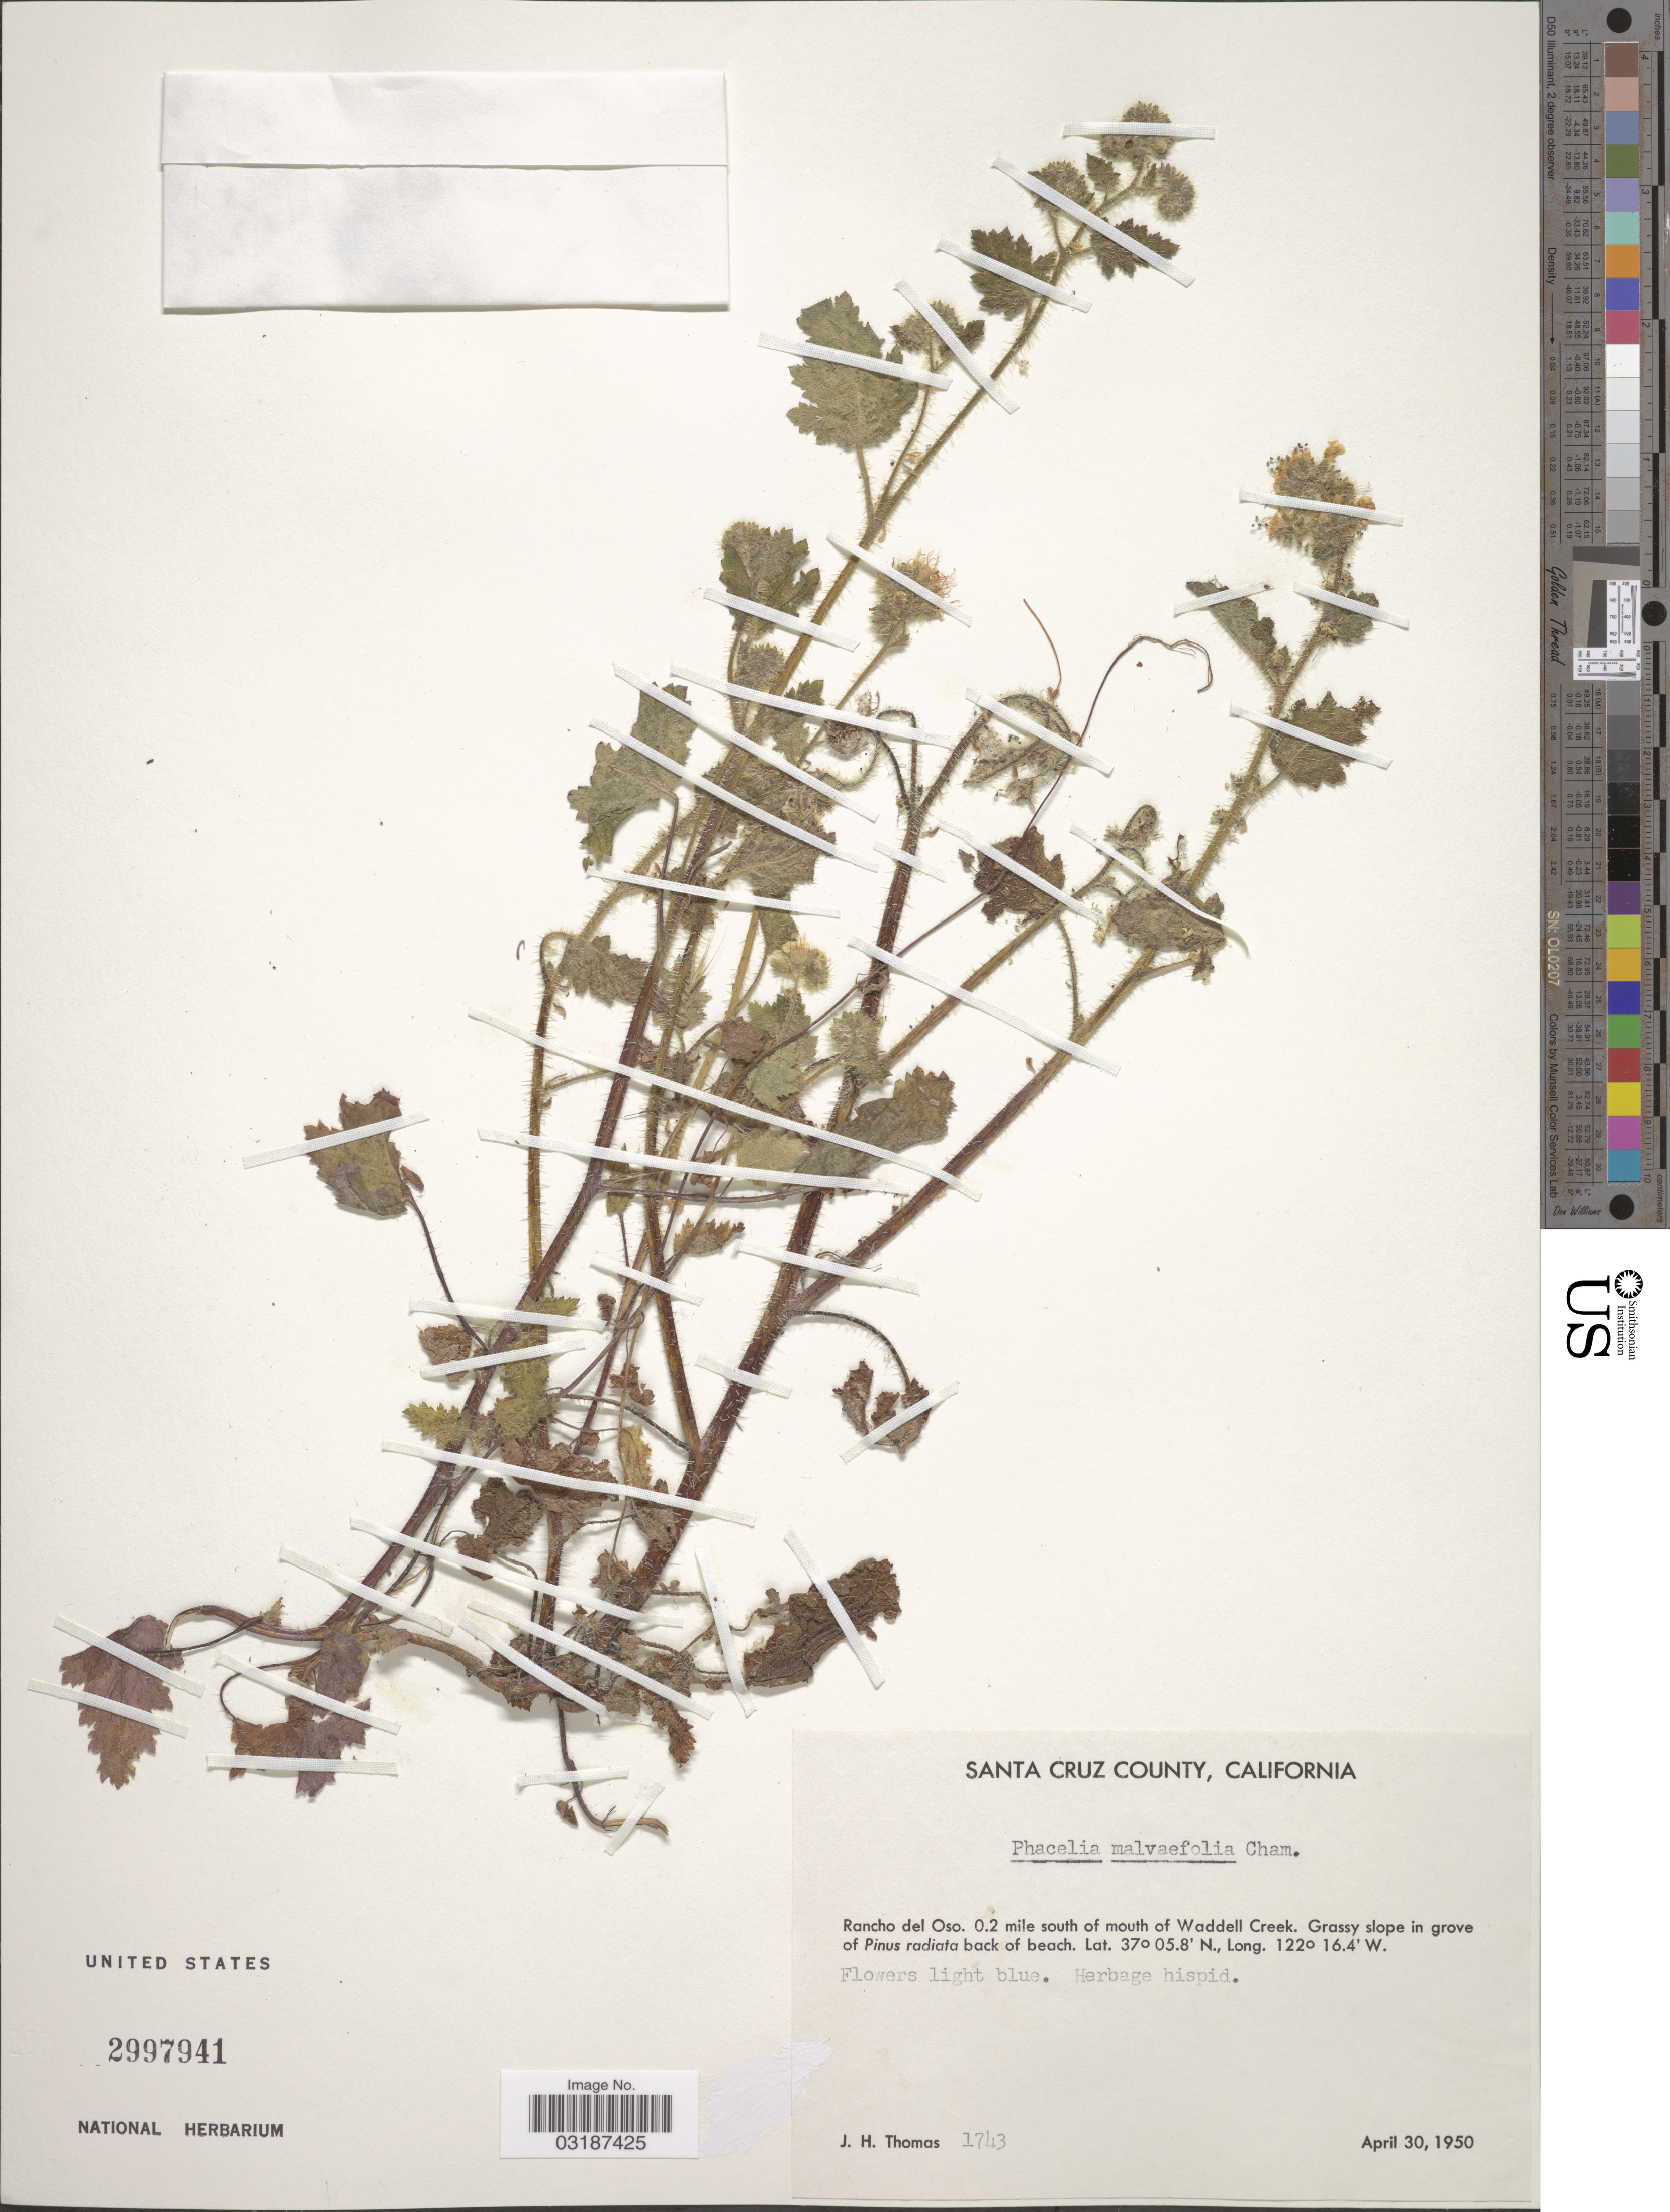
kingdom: Plantae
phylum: Tracheophyta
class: Magnoliopsida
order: Boraginales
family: Hydrophyllaceae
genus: Phacelia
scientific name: Phacelia malvifolia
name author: Cham.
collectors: J. H. Thomas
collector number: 1743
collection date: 1950-04-30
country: United States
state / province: California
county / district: Santa Cruz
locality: Santa Cruz County. Rancho del Oso. 0.2 mile south of mouth of Waddell Creek.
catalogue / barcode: US 2997941